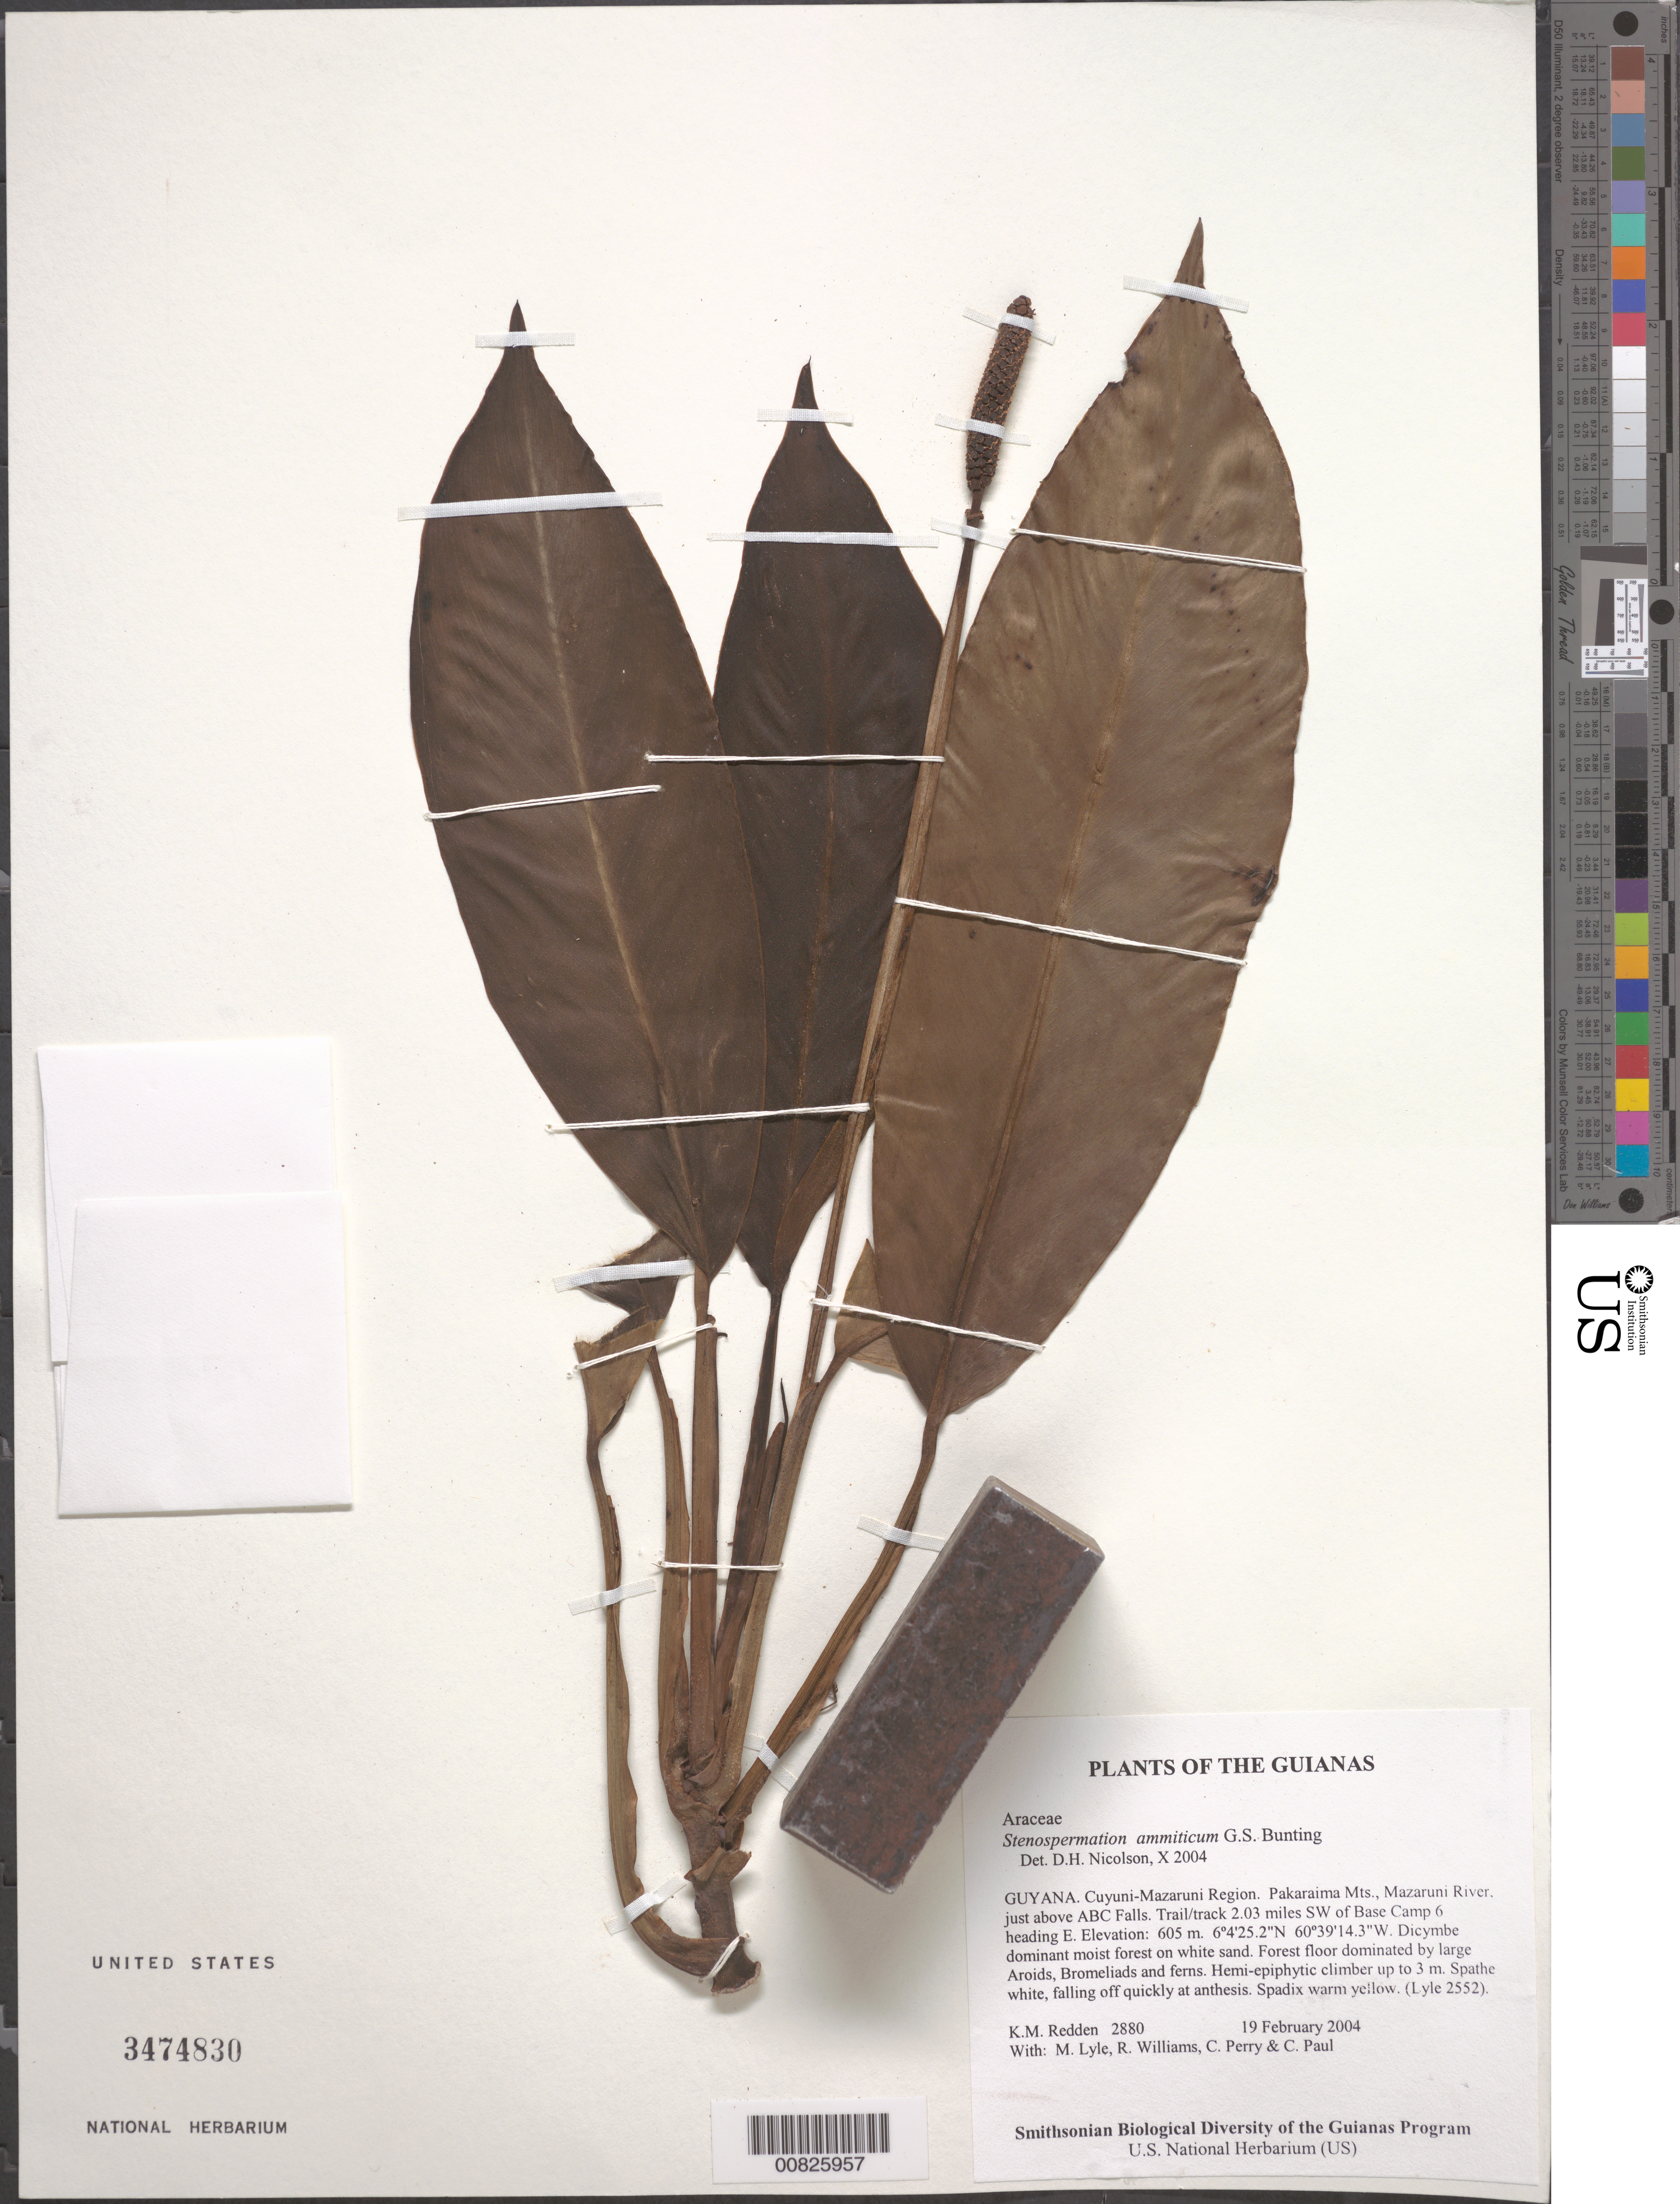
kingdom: Plantae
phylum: Tracheophyta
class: Liliopsida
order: Alismatales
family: Araceae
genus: Stenospermation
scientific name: Stenospermation ammiticum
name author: G.S. Bunting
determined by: Nicolson, Dan H.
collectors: K. M. Redden, M. Lyle, R. Williams, C. Perry & C. Paul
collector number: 2880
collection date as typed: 19 February 2004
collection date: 2004-02-19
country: Guyana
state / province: Cuyuni-Mazaruni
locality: Pakaraima Mts., Mazaruni River, just above ABC Falls. Trail/track 2.03 miles SW of Base Camp 6 heading E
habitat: Dicymbe dominant moist forest on white sand. Forest floor dominated by large Aroids, Bromeliads and ferns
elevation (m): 605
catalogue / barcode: US 3474830